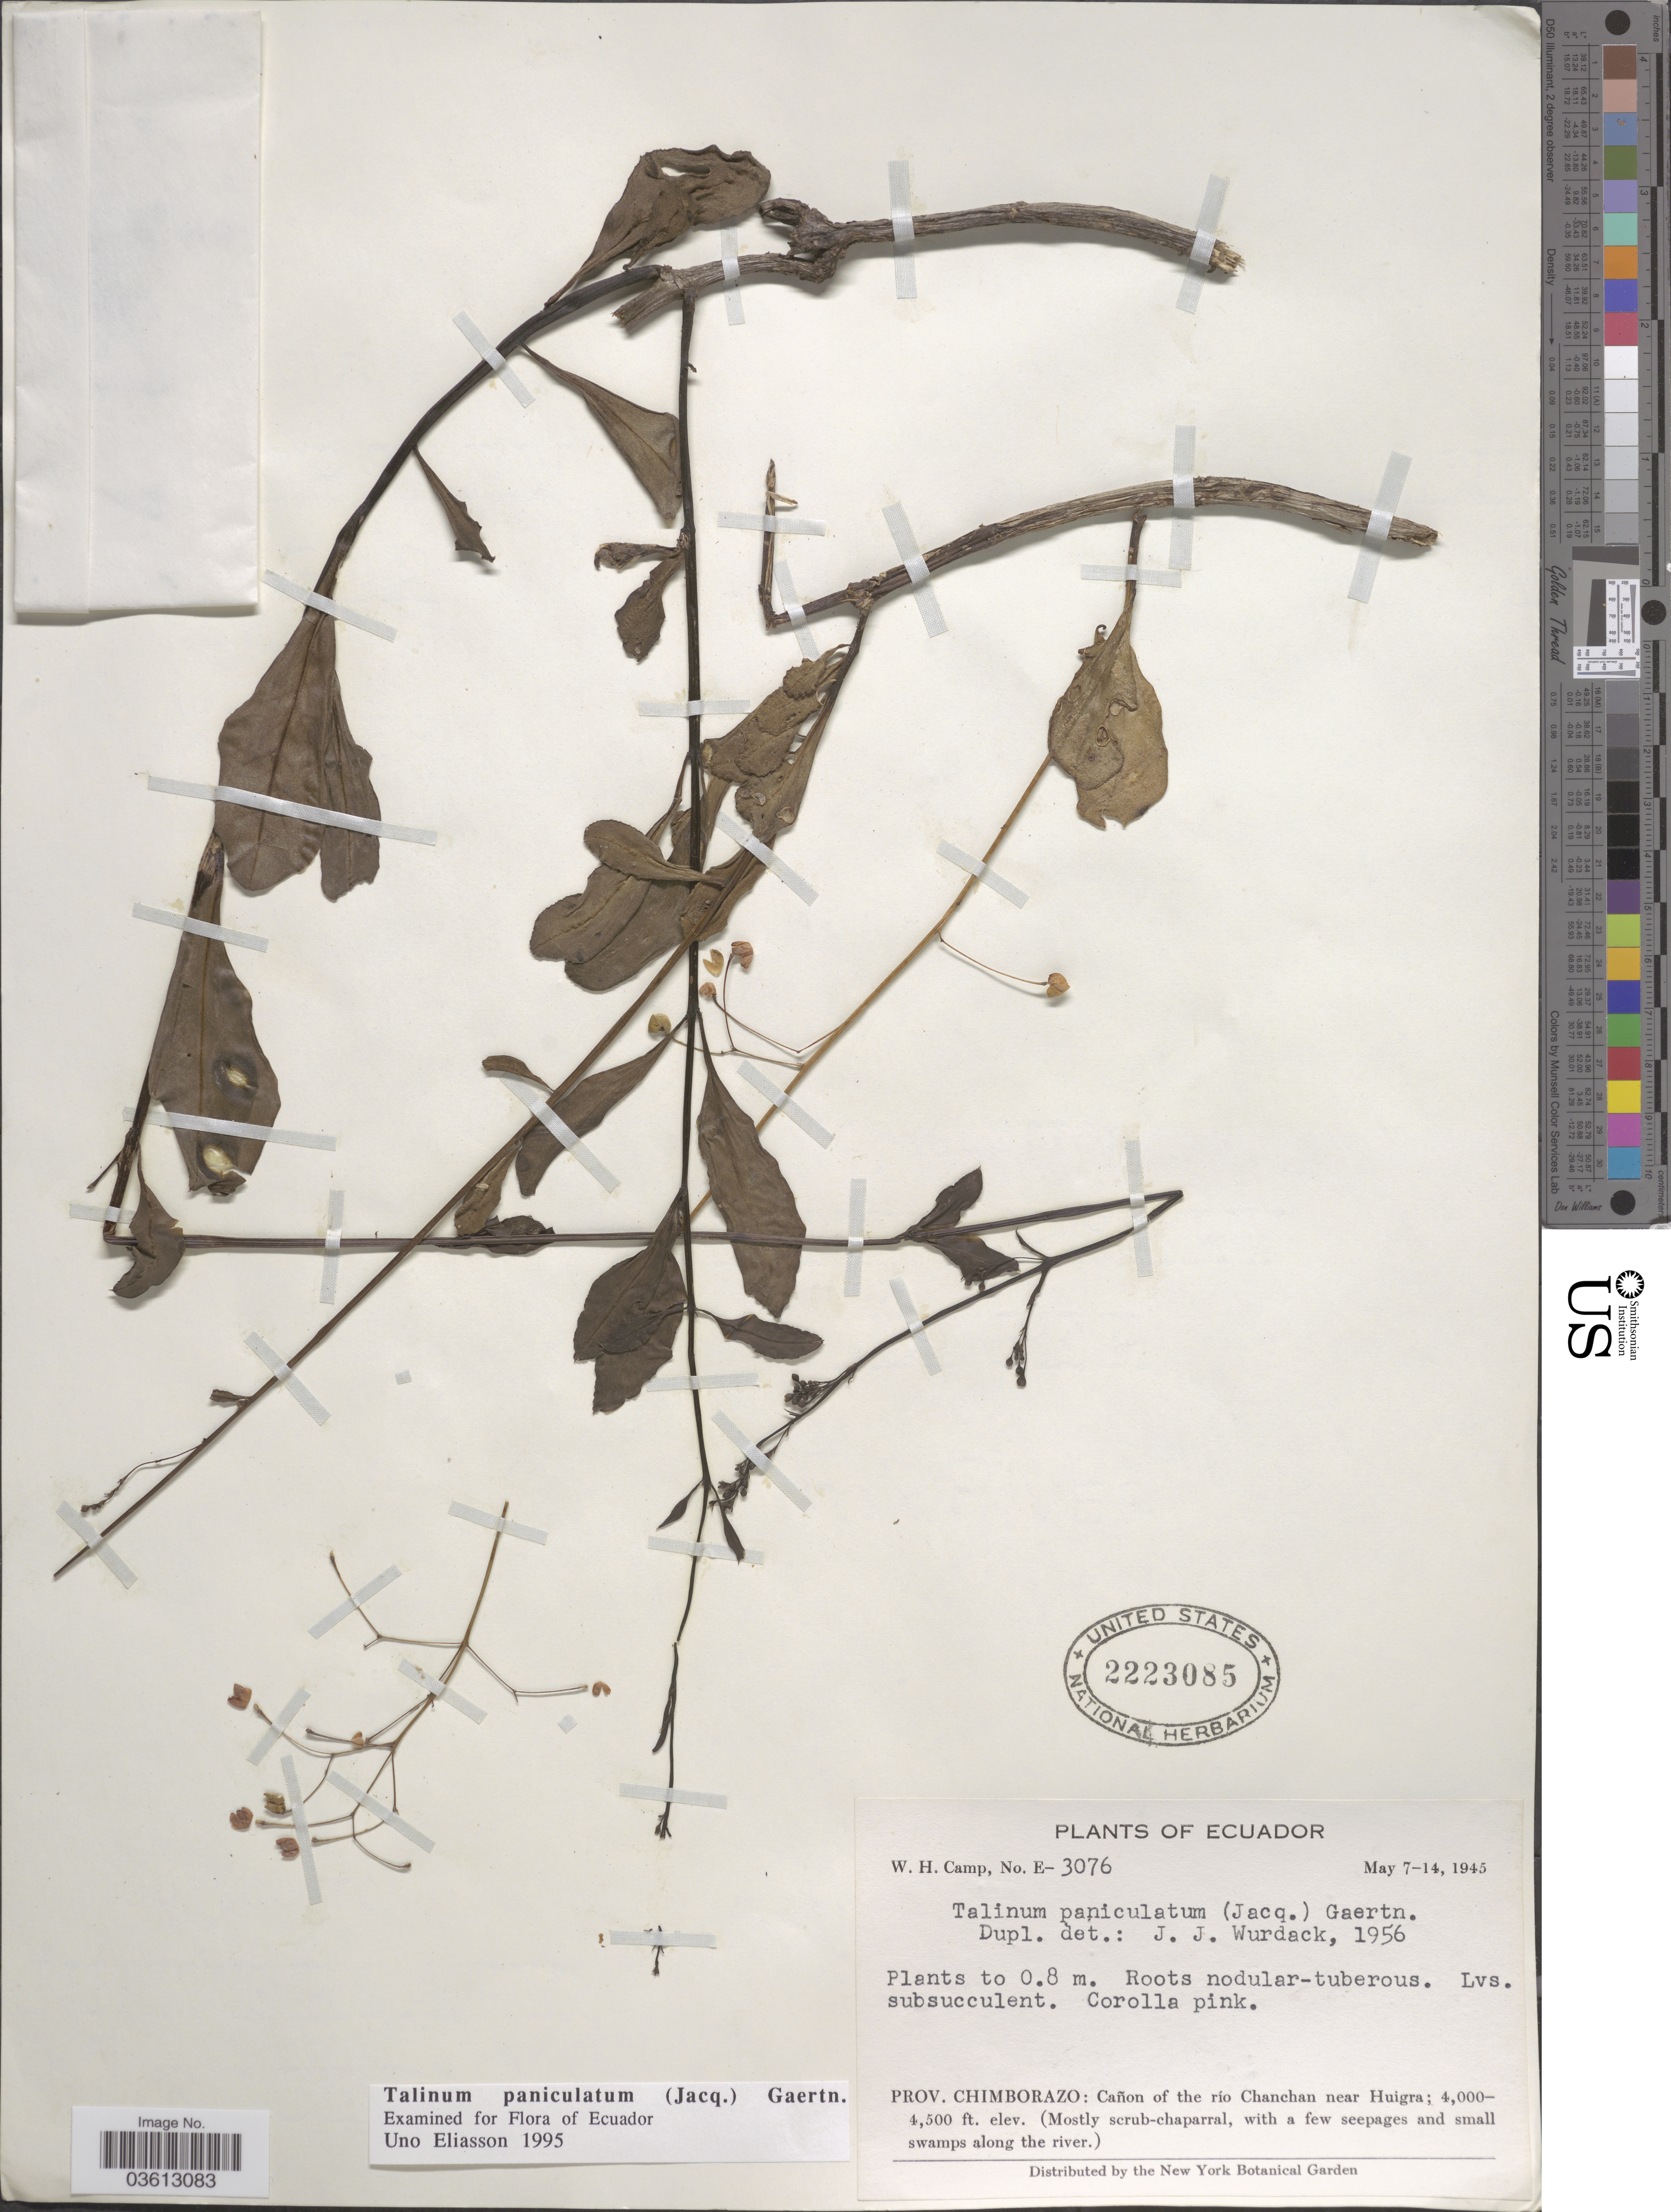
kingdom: Plantae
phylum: Tracheophyta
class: Magnoliopsida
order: Caryophyllales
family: Talinaceae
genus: Talinum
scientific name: Talinum paniculatum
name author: (Jacq.) Gaertn.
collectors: W. H. Camp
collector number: E-3076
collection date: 1945-05-07/1945-05-14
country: Ecuador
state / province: Chimborazo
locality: Cañon of the río Chanchan near Huigra.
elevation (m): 1219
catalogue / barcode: US 2223085